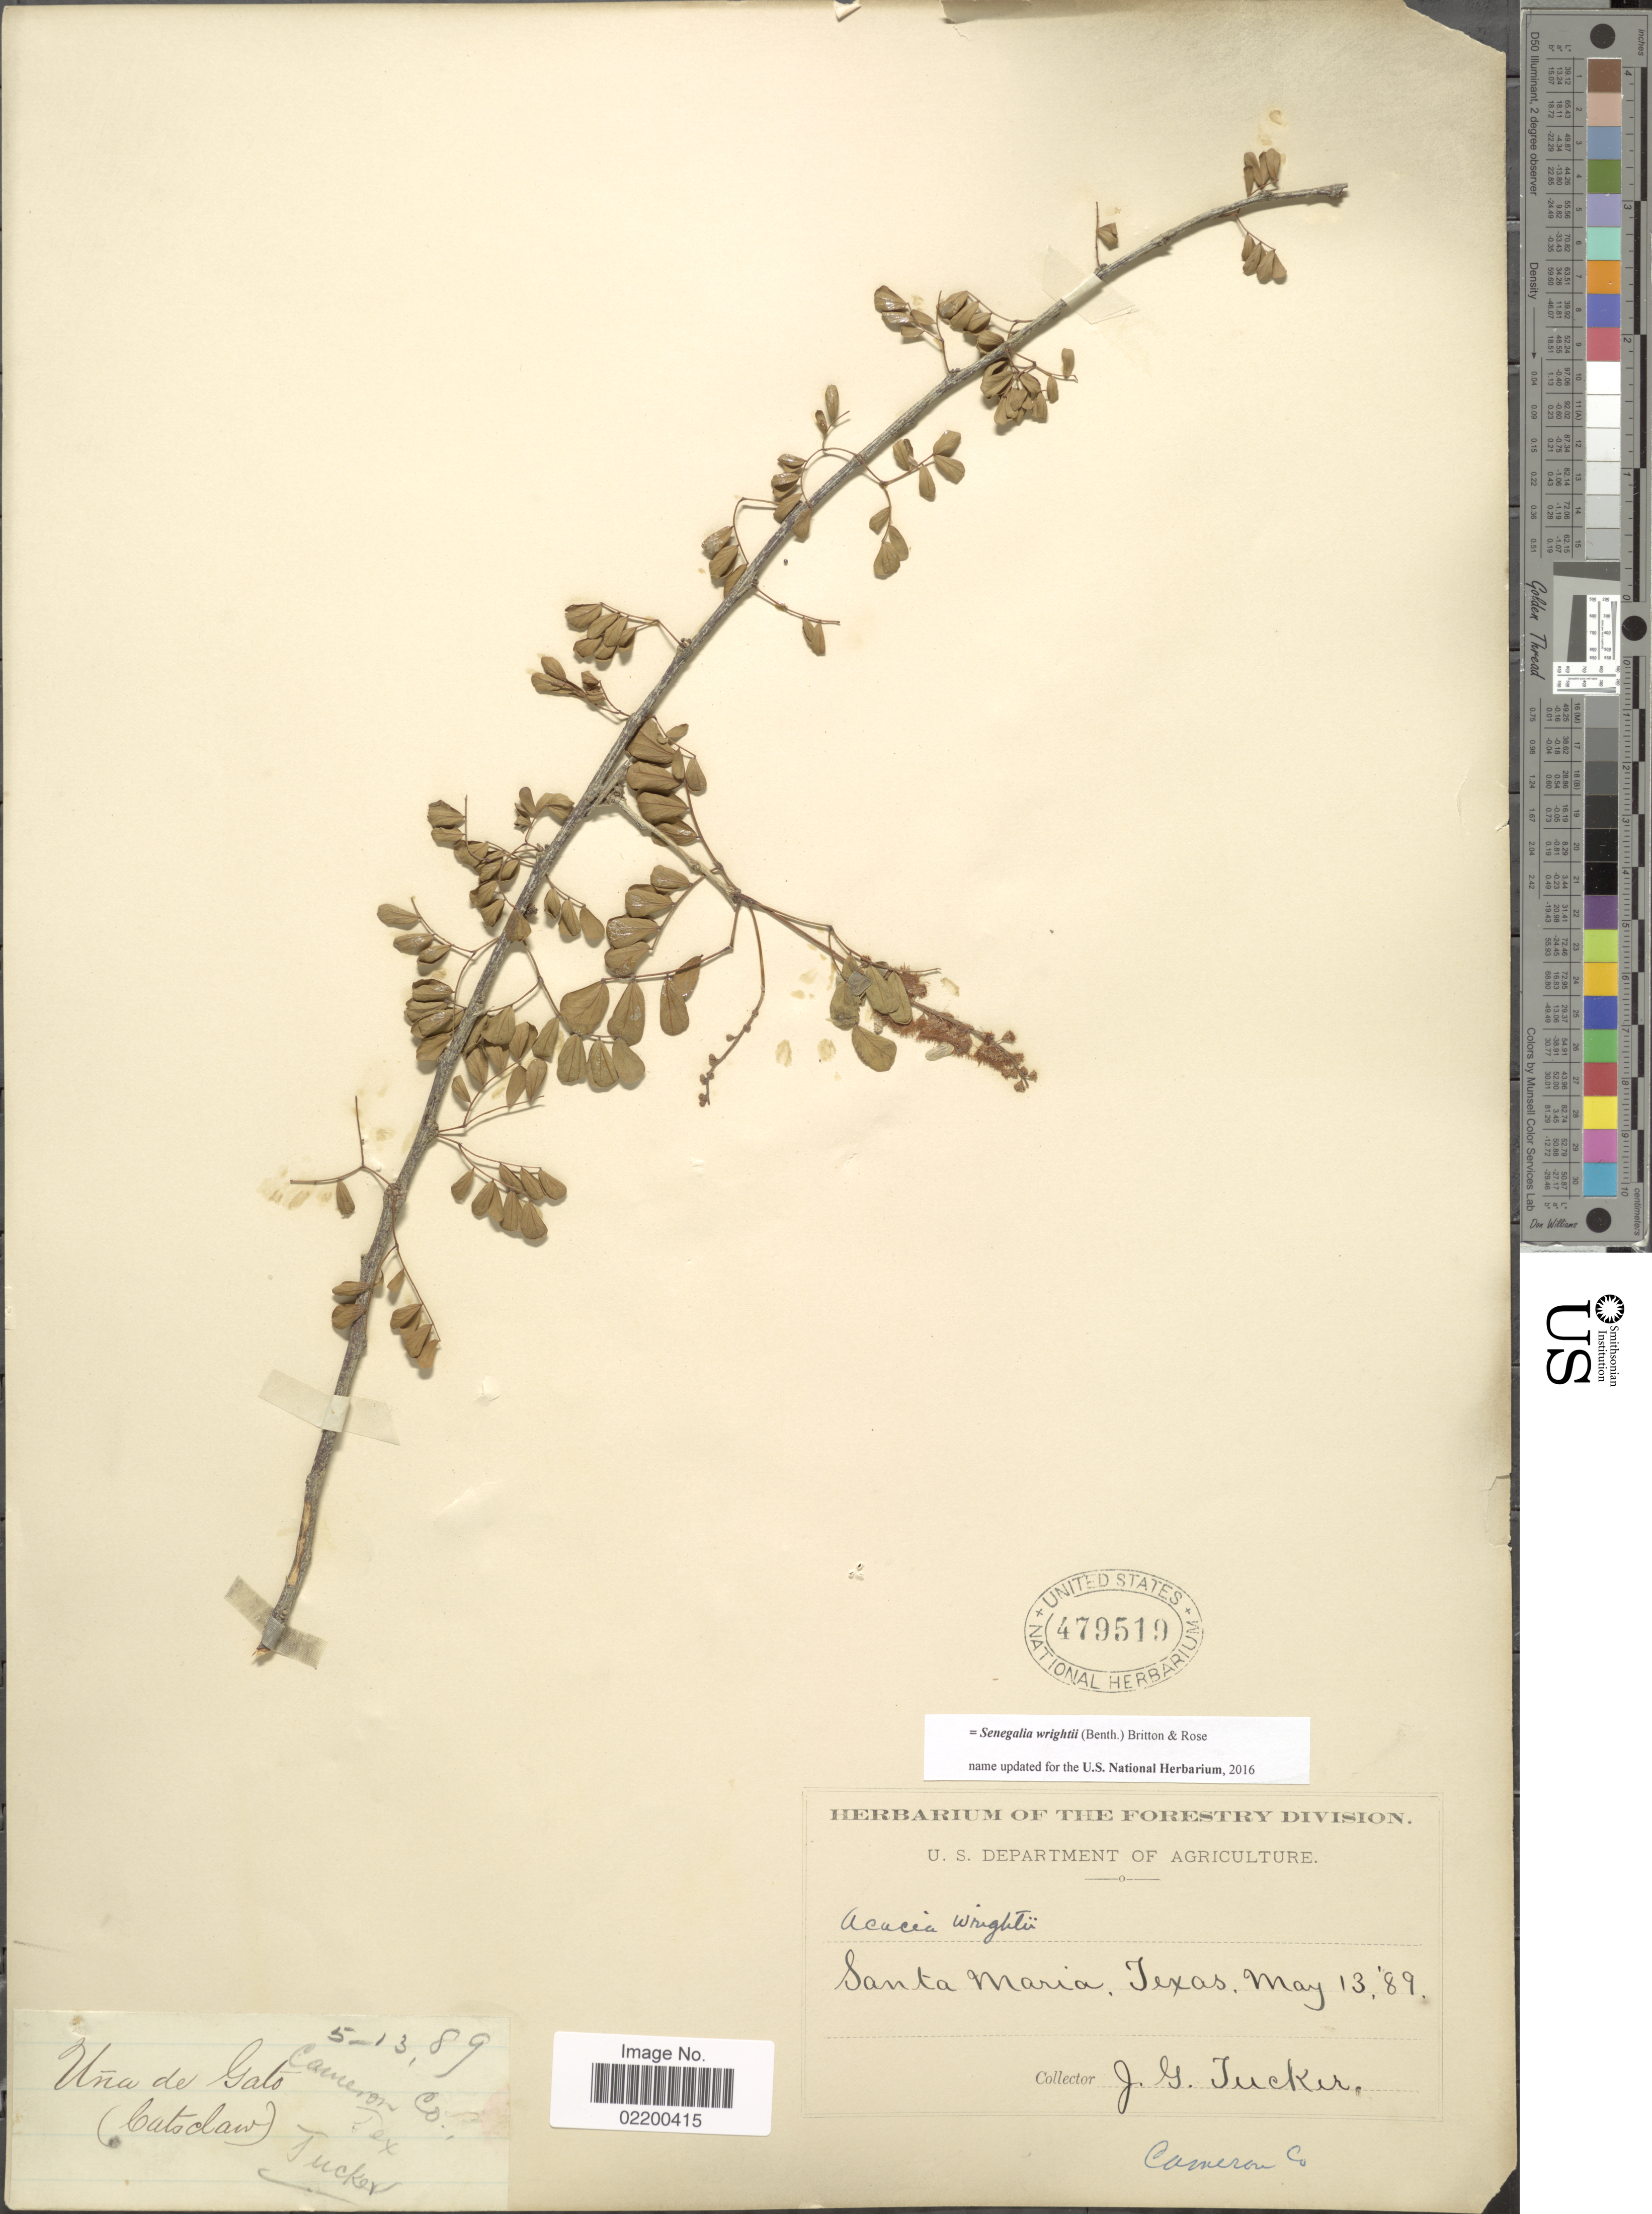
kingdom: Plantae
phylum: Tracheophyta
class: Magnoliopsida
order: Fabales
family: Fabaceae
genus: Senegalia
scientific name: Senegalia wrightii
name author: (Benth.) Britton & Rose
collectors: J. G. Tucker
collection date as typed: Transcribed d/m/y: 13/5/89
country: United States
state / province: Texas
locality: Santa Maria, Cameron Co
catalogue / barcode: US 479519